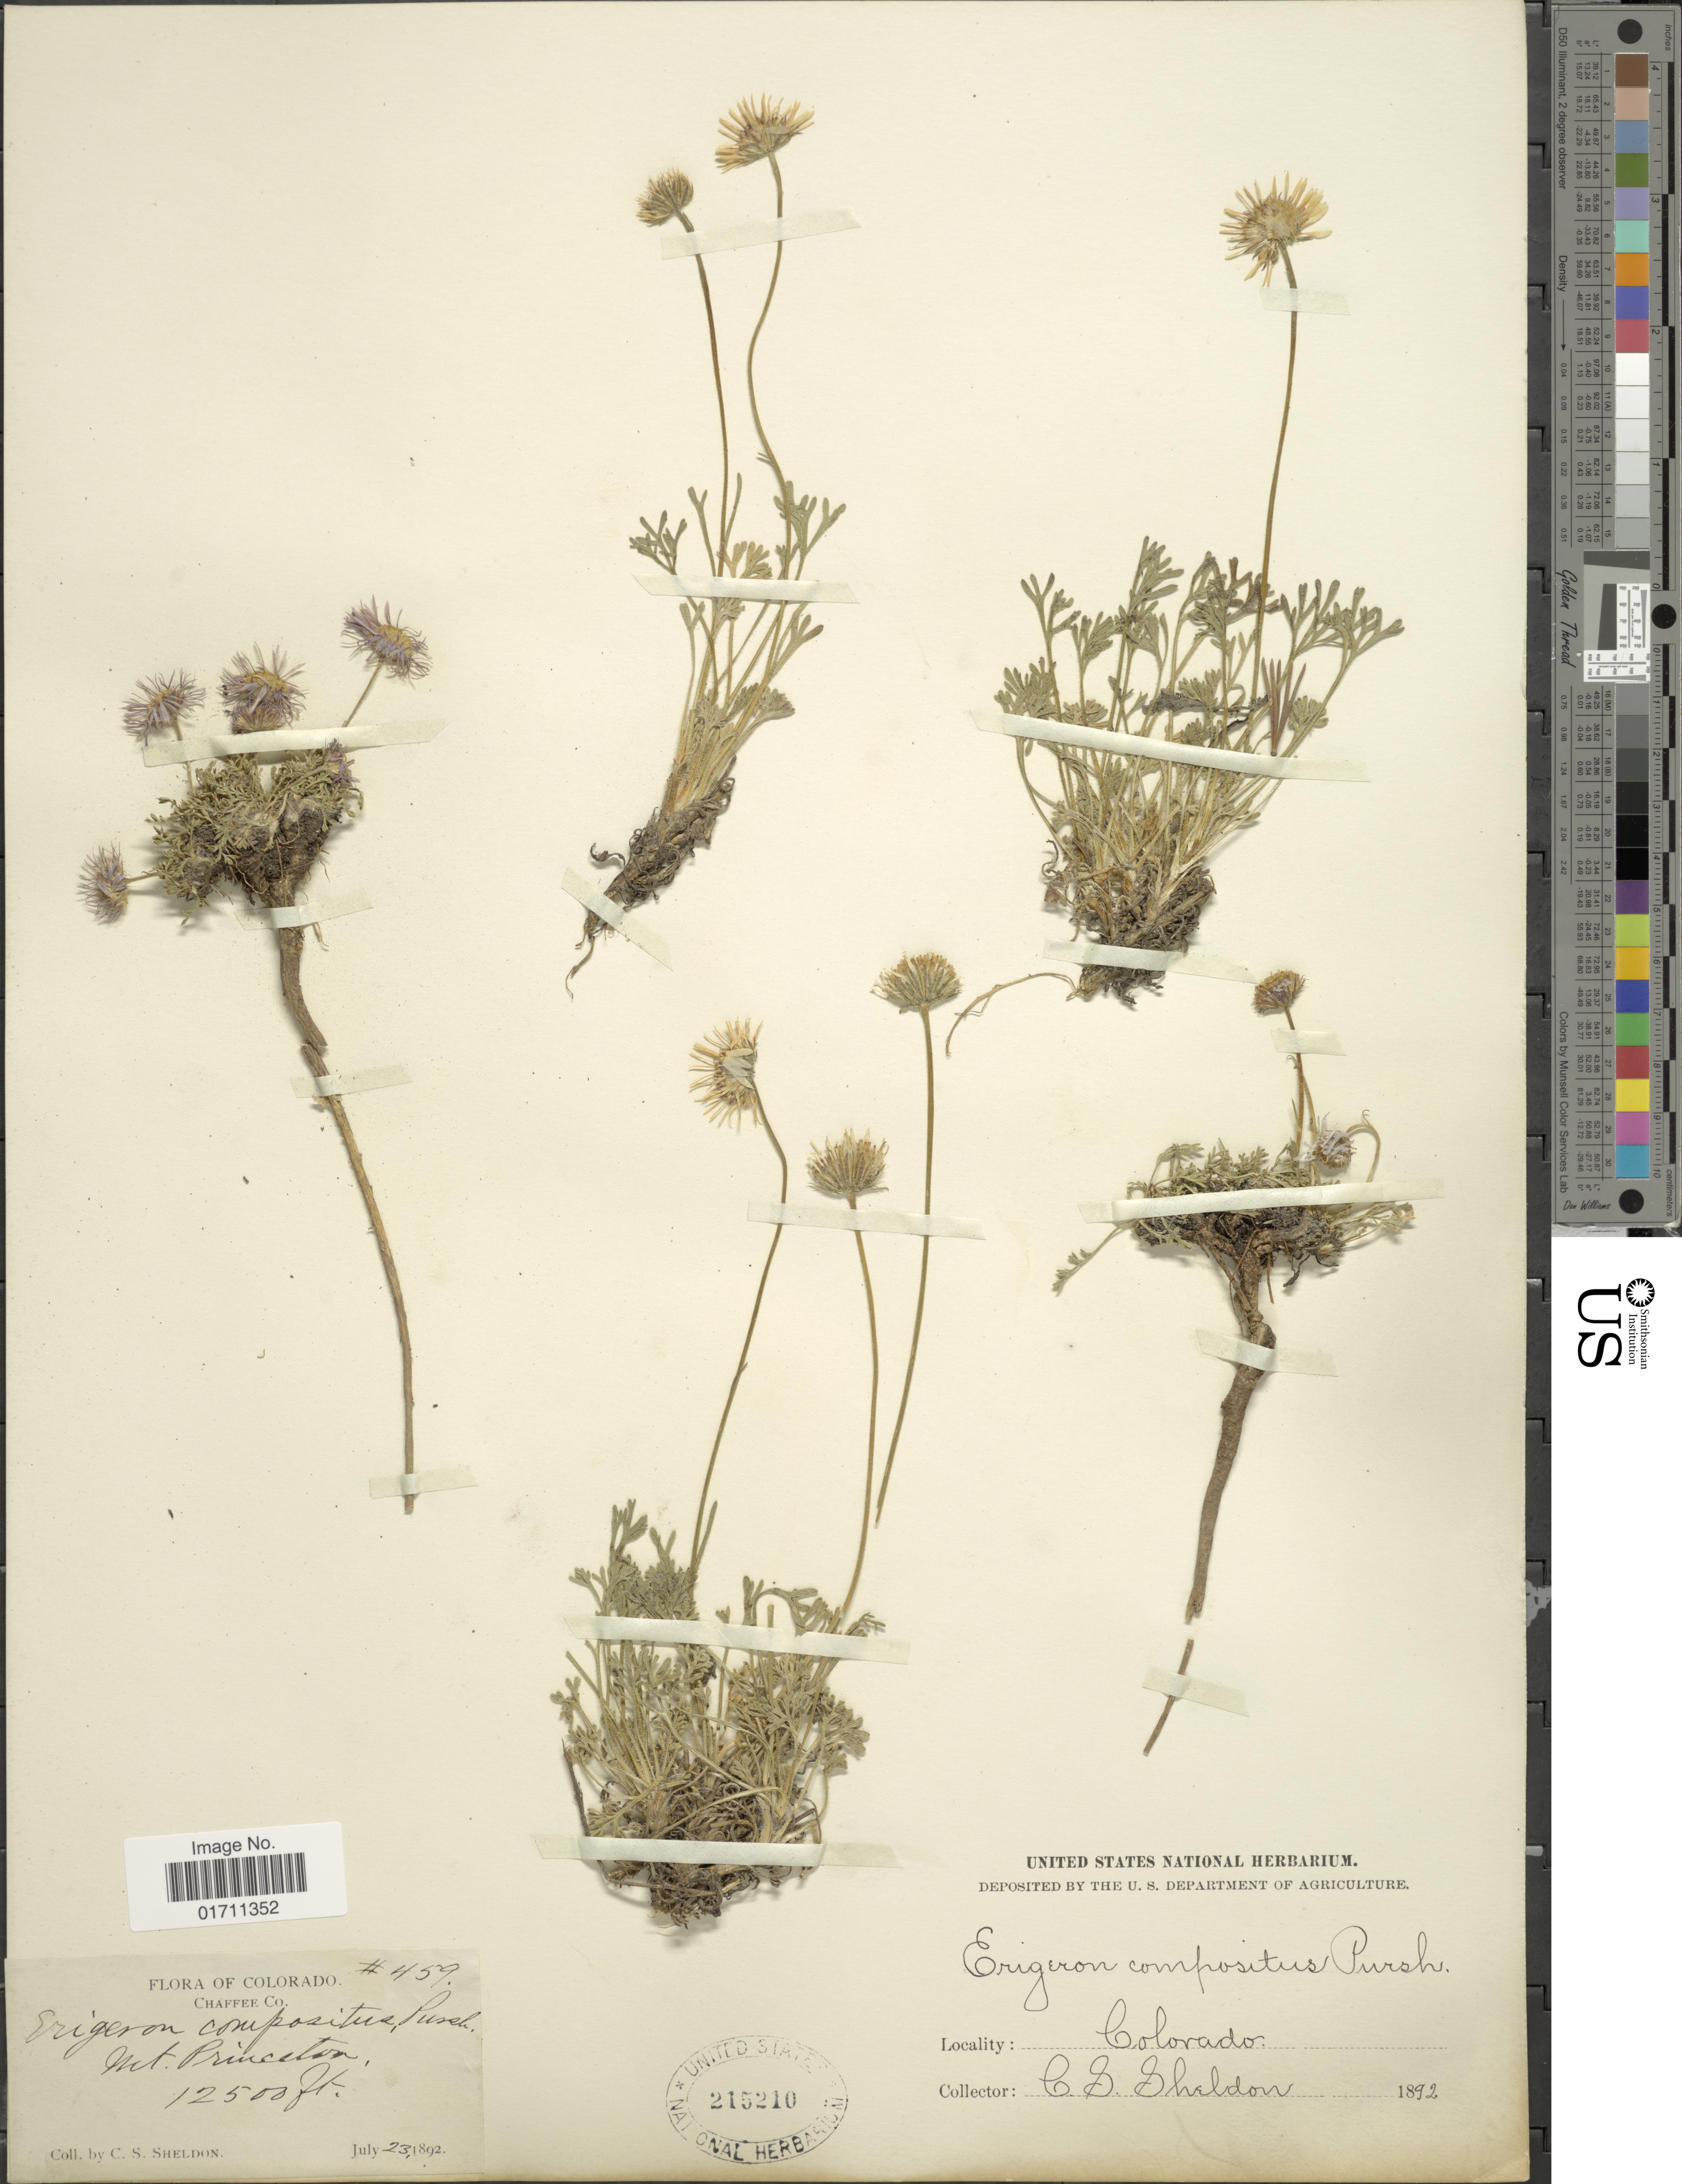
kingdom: Plantae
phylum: Tracheophyta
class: Magnoliopsida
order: Asterales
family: Asteraceae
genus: Erigeron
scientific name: Erigeron compositus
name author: Pursh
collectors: C. S. Sheldon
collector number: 459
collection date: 1892-07-23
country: United States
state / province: Colorado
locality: Chaffee Co, Mt princetown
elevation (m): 3810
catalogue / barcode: US 215210